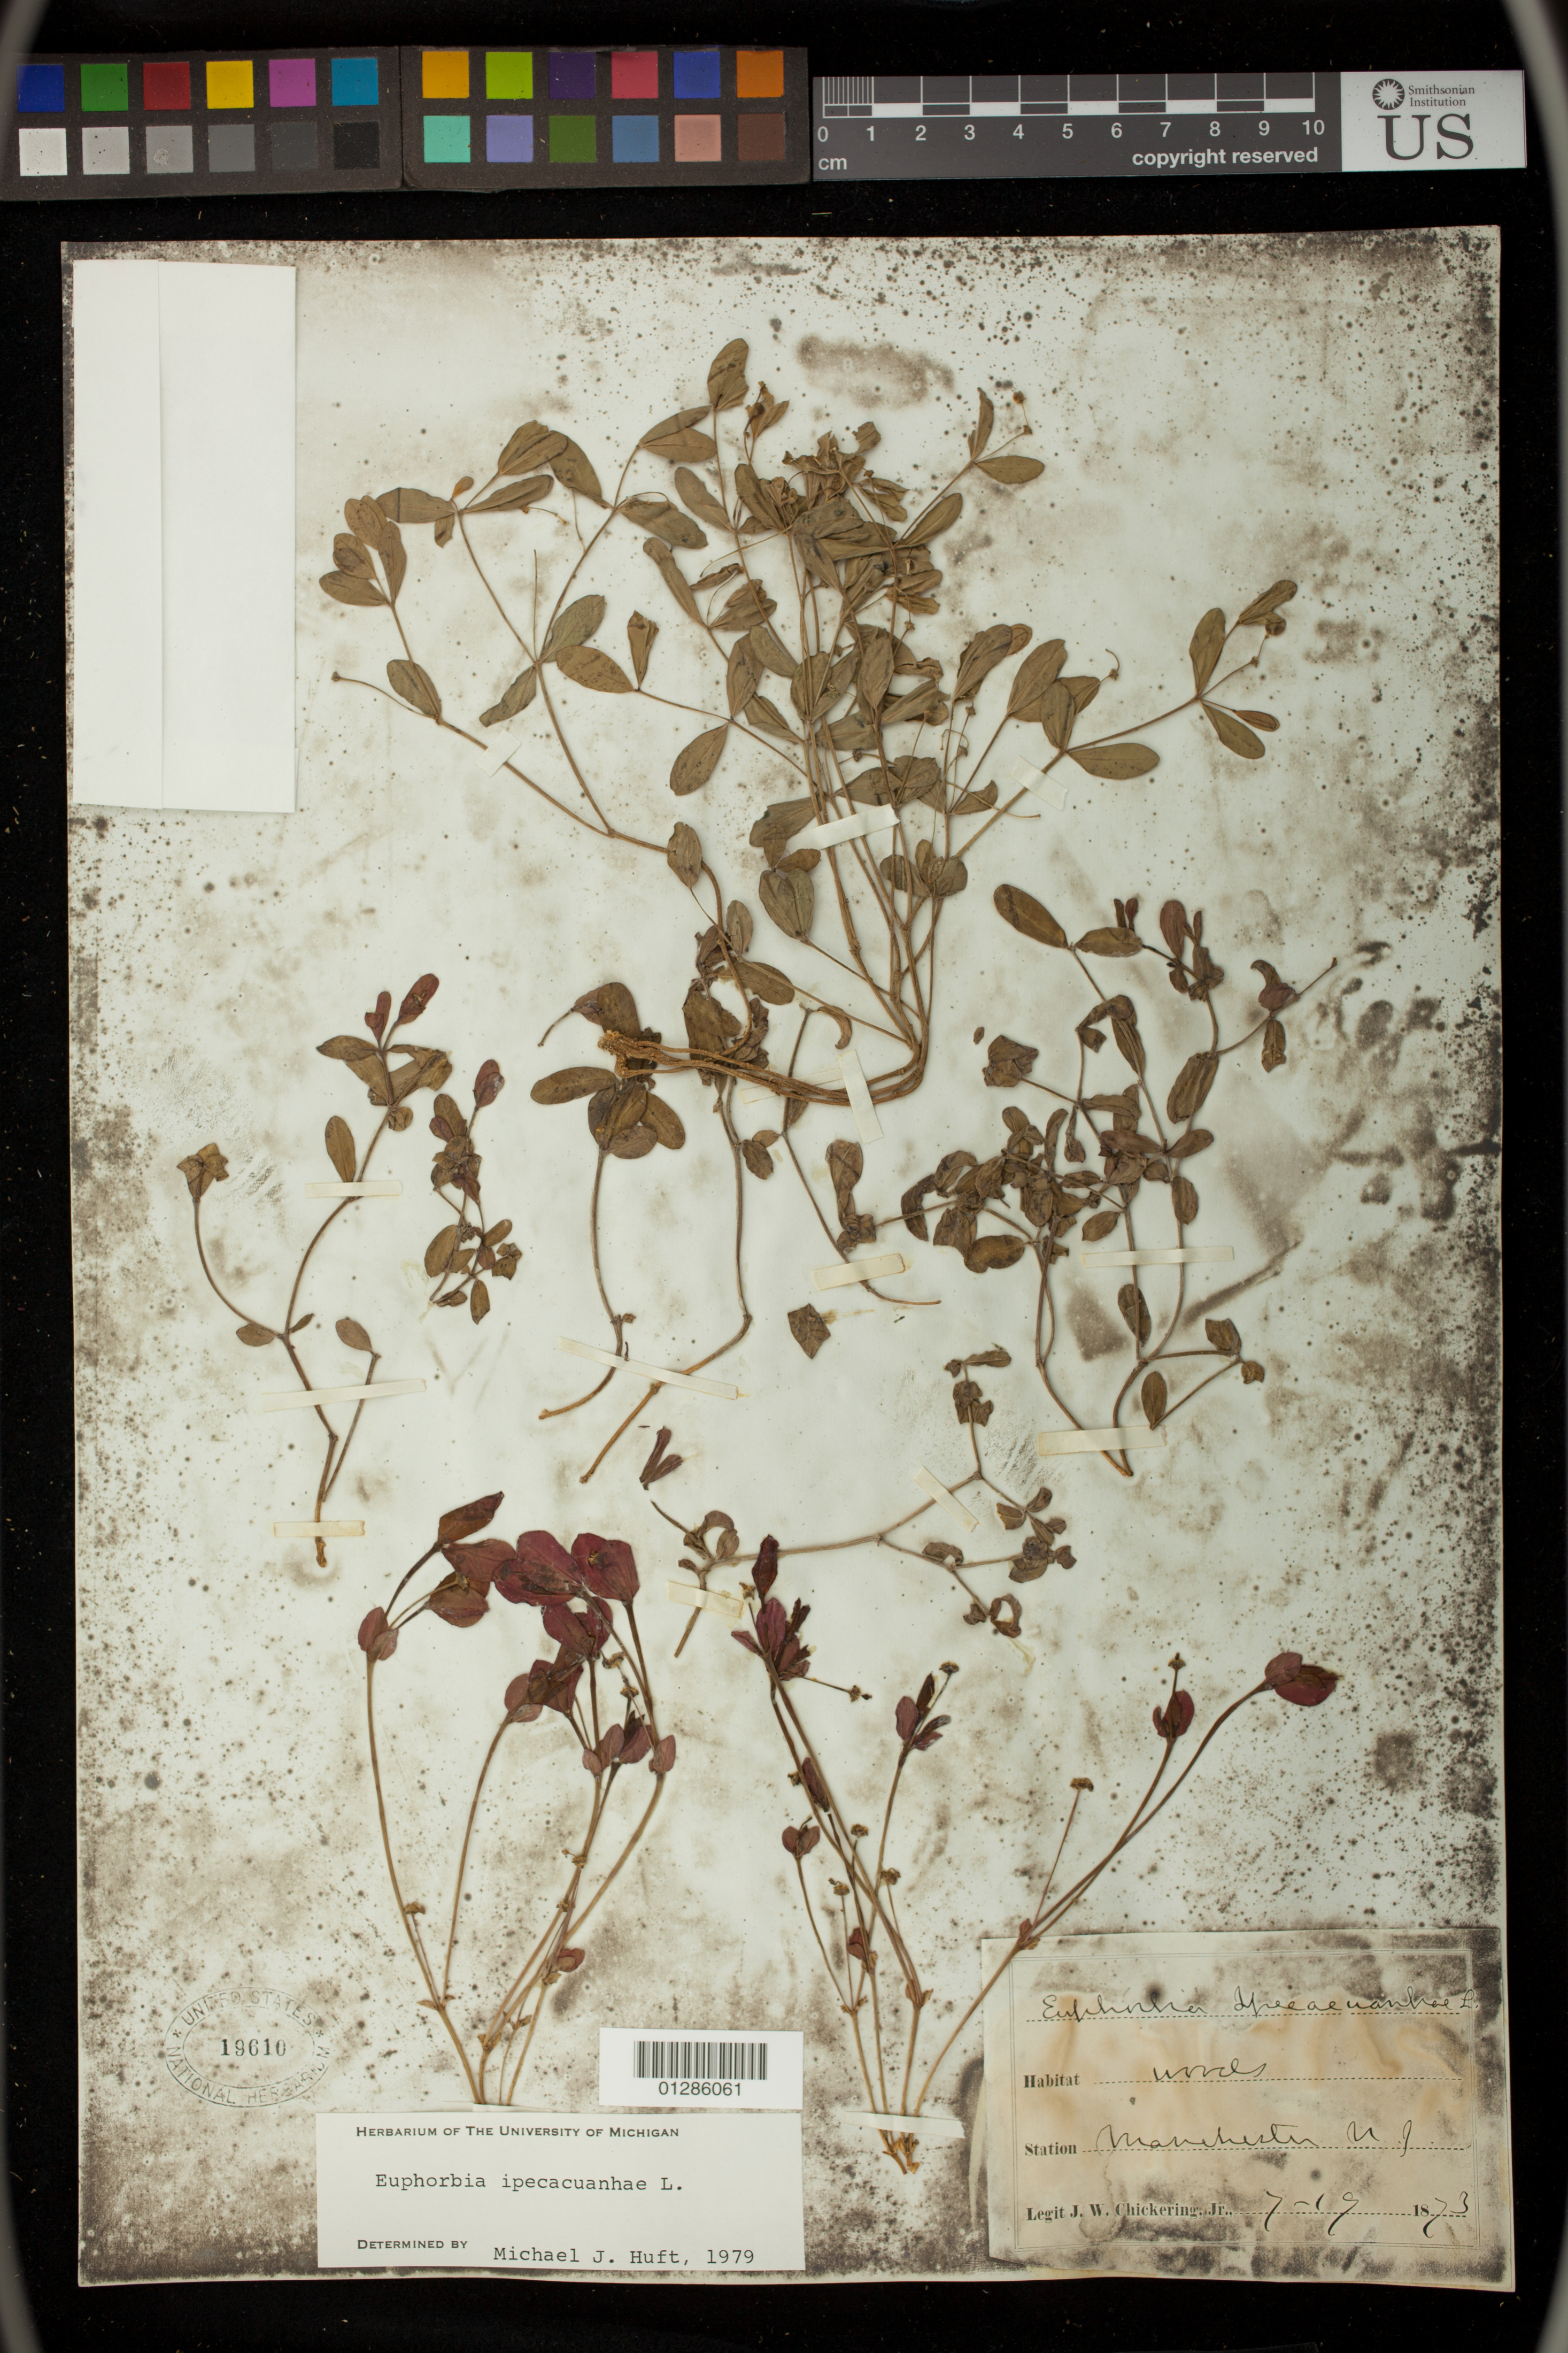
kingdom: Plantae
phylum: Tracheophyta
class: Magnoliopsida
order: Malpighiales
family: Euphorbiaceae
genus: Euphorbia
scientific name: Euphorbia ipecacuanhae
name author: L.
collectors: J. Chickering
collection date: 1873-07-19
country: United States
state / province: New Jersey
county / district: Ocean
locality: Manchester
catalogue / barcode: US 19610